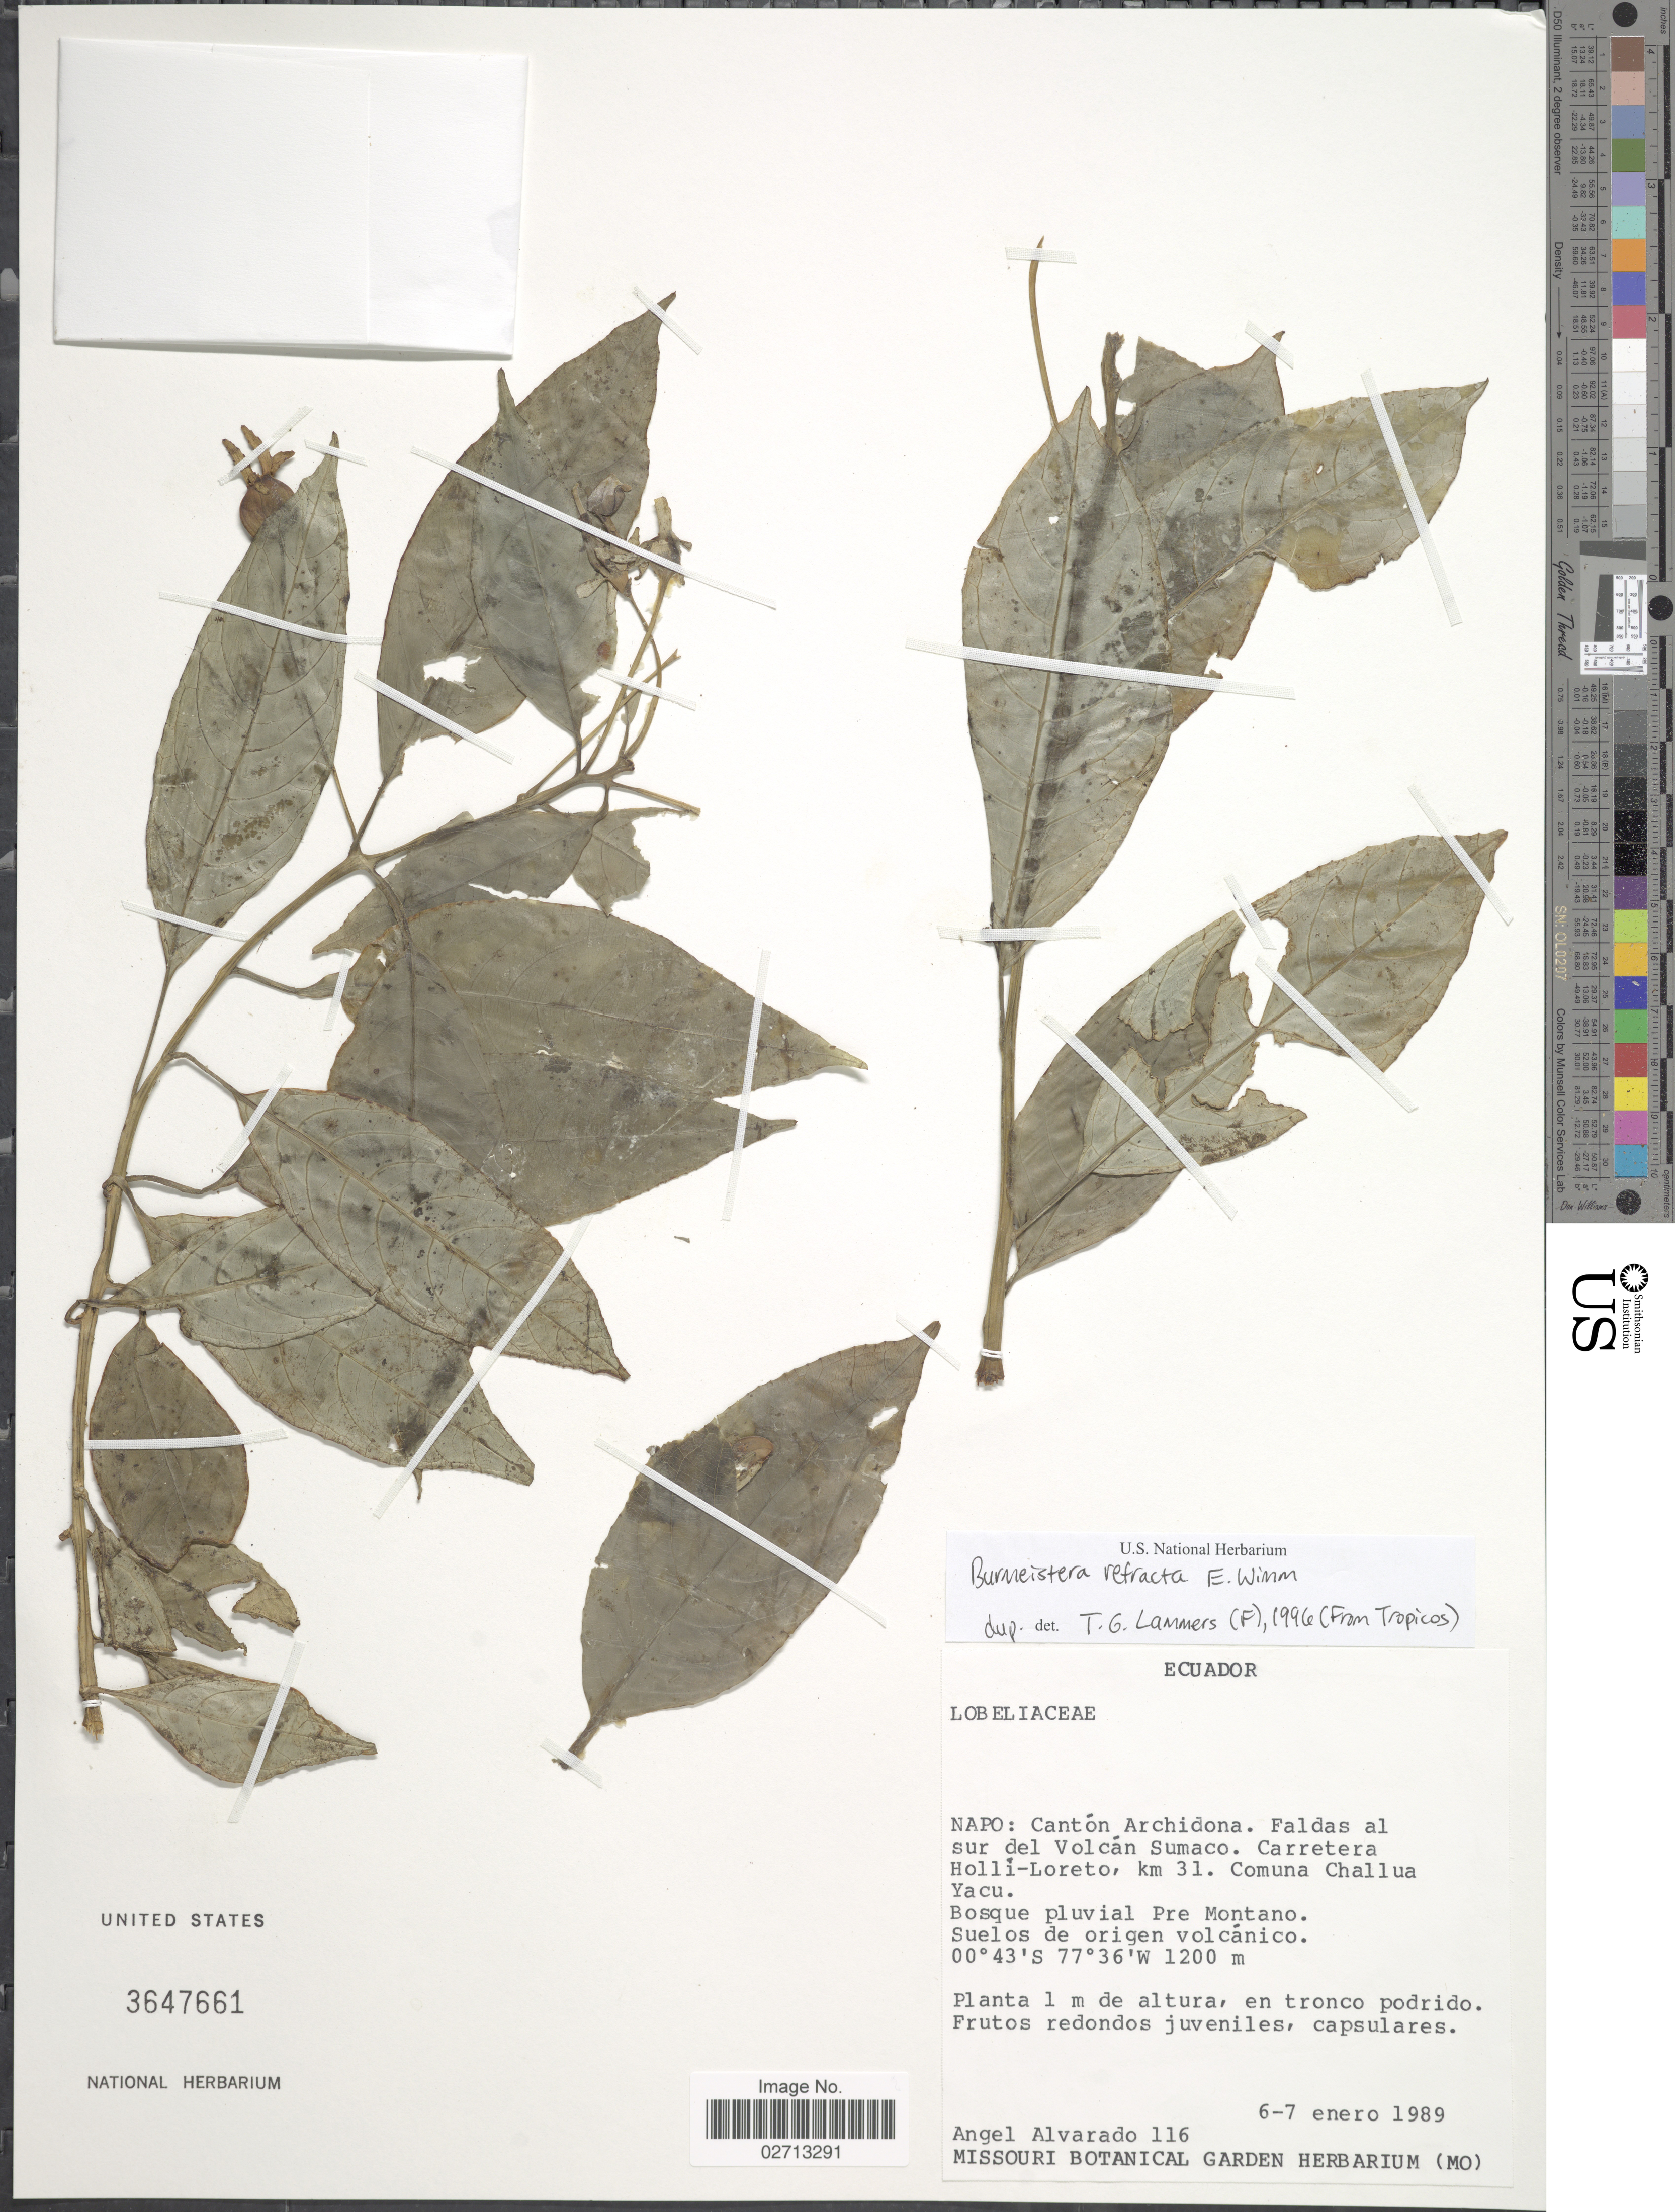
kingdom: Plantae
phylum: Tracheophyta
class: Magnoliopsida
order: Asterales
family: Campanulaceae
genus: Burmeistera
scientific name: Burmeistera refracta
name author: E. Wimm.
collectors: A. Alvarado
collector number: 116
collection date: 1989-01-06/1989-01-07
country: Ecuador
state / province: Napo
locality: Cantón Archidona. Faldas al sur del Volcán Sumaco. Carretera Hollí-Loreto, km 31. Comuna Challua Yacu.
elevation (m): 1200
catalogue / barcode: US 3647661